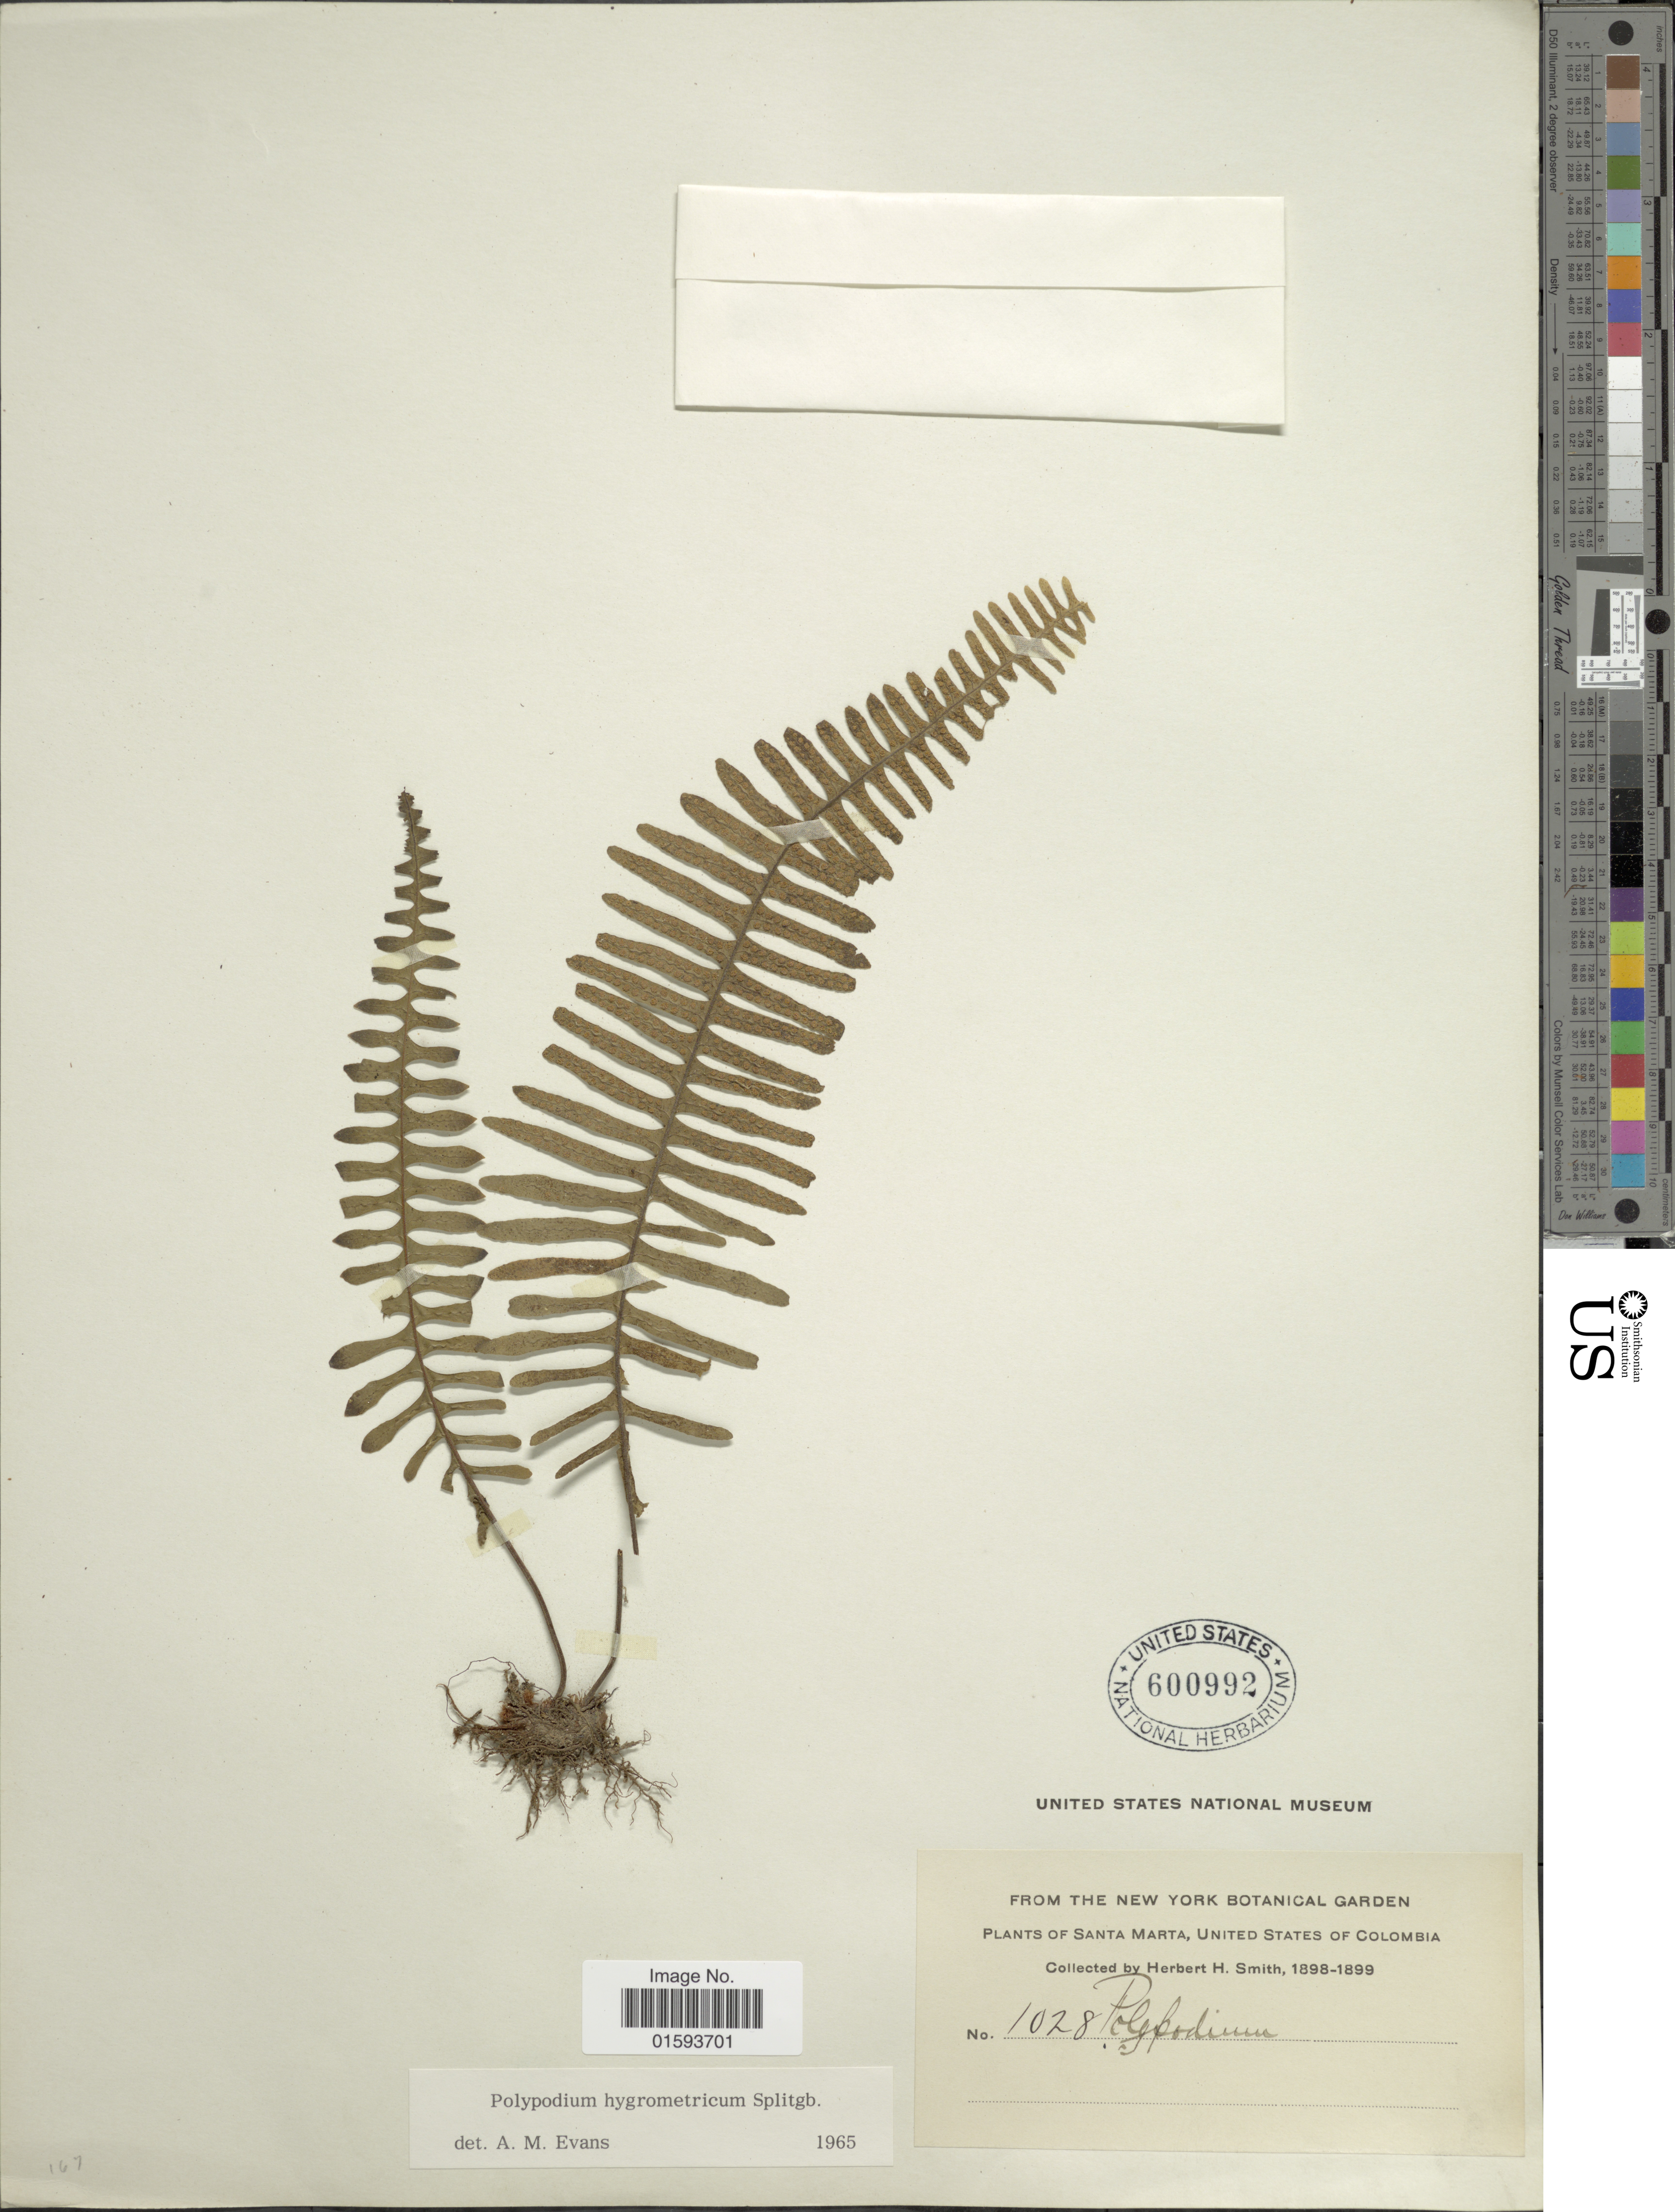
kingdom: Plantae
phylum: Tracheophyta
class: Polypodiopsida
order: Polypodiales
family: Polypodiaceae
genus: Pecluma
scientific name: Pecluma hygrometrica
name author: (Splitg.) M.G. Price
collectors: Herbert H. Smith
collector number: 1028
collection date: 1898/1899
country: Colombia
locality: Santa Marta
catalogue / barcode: US 600992